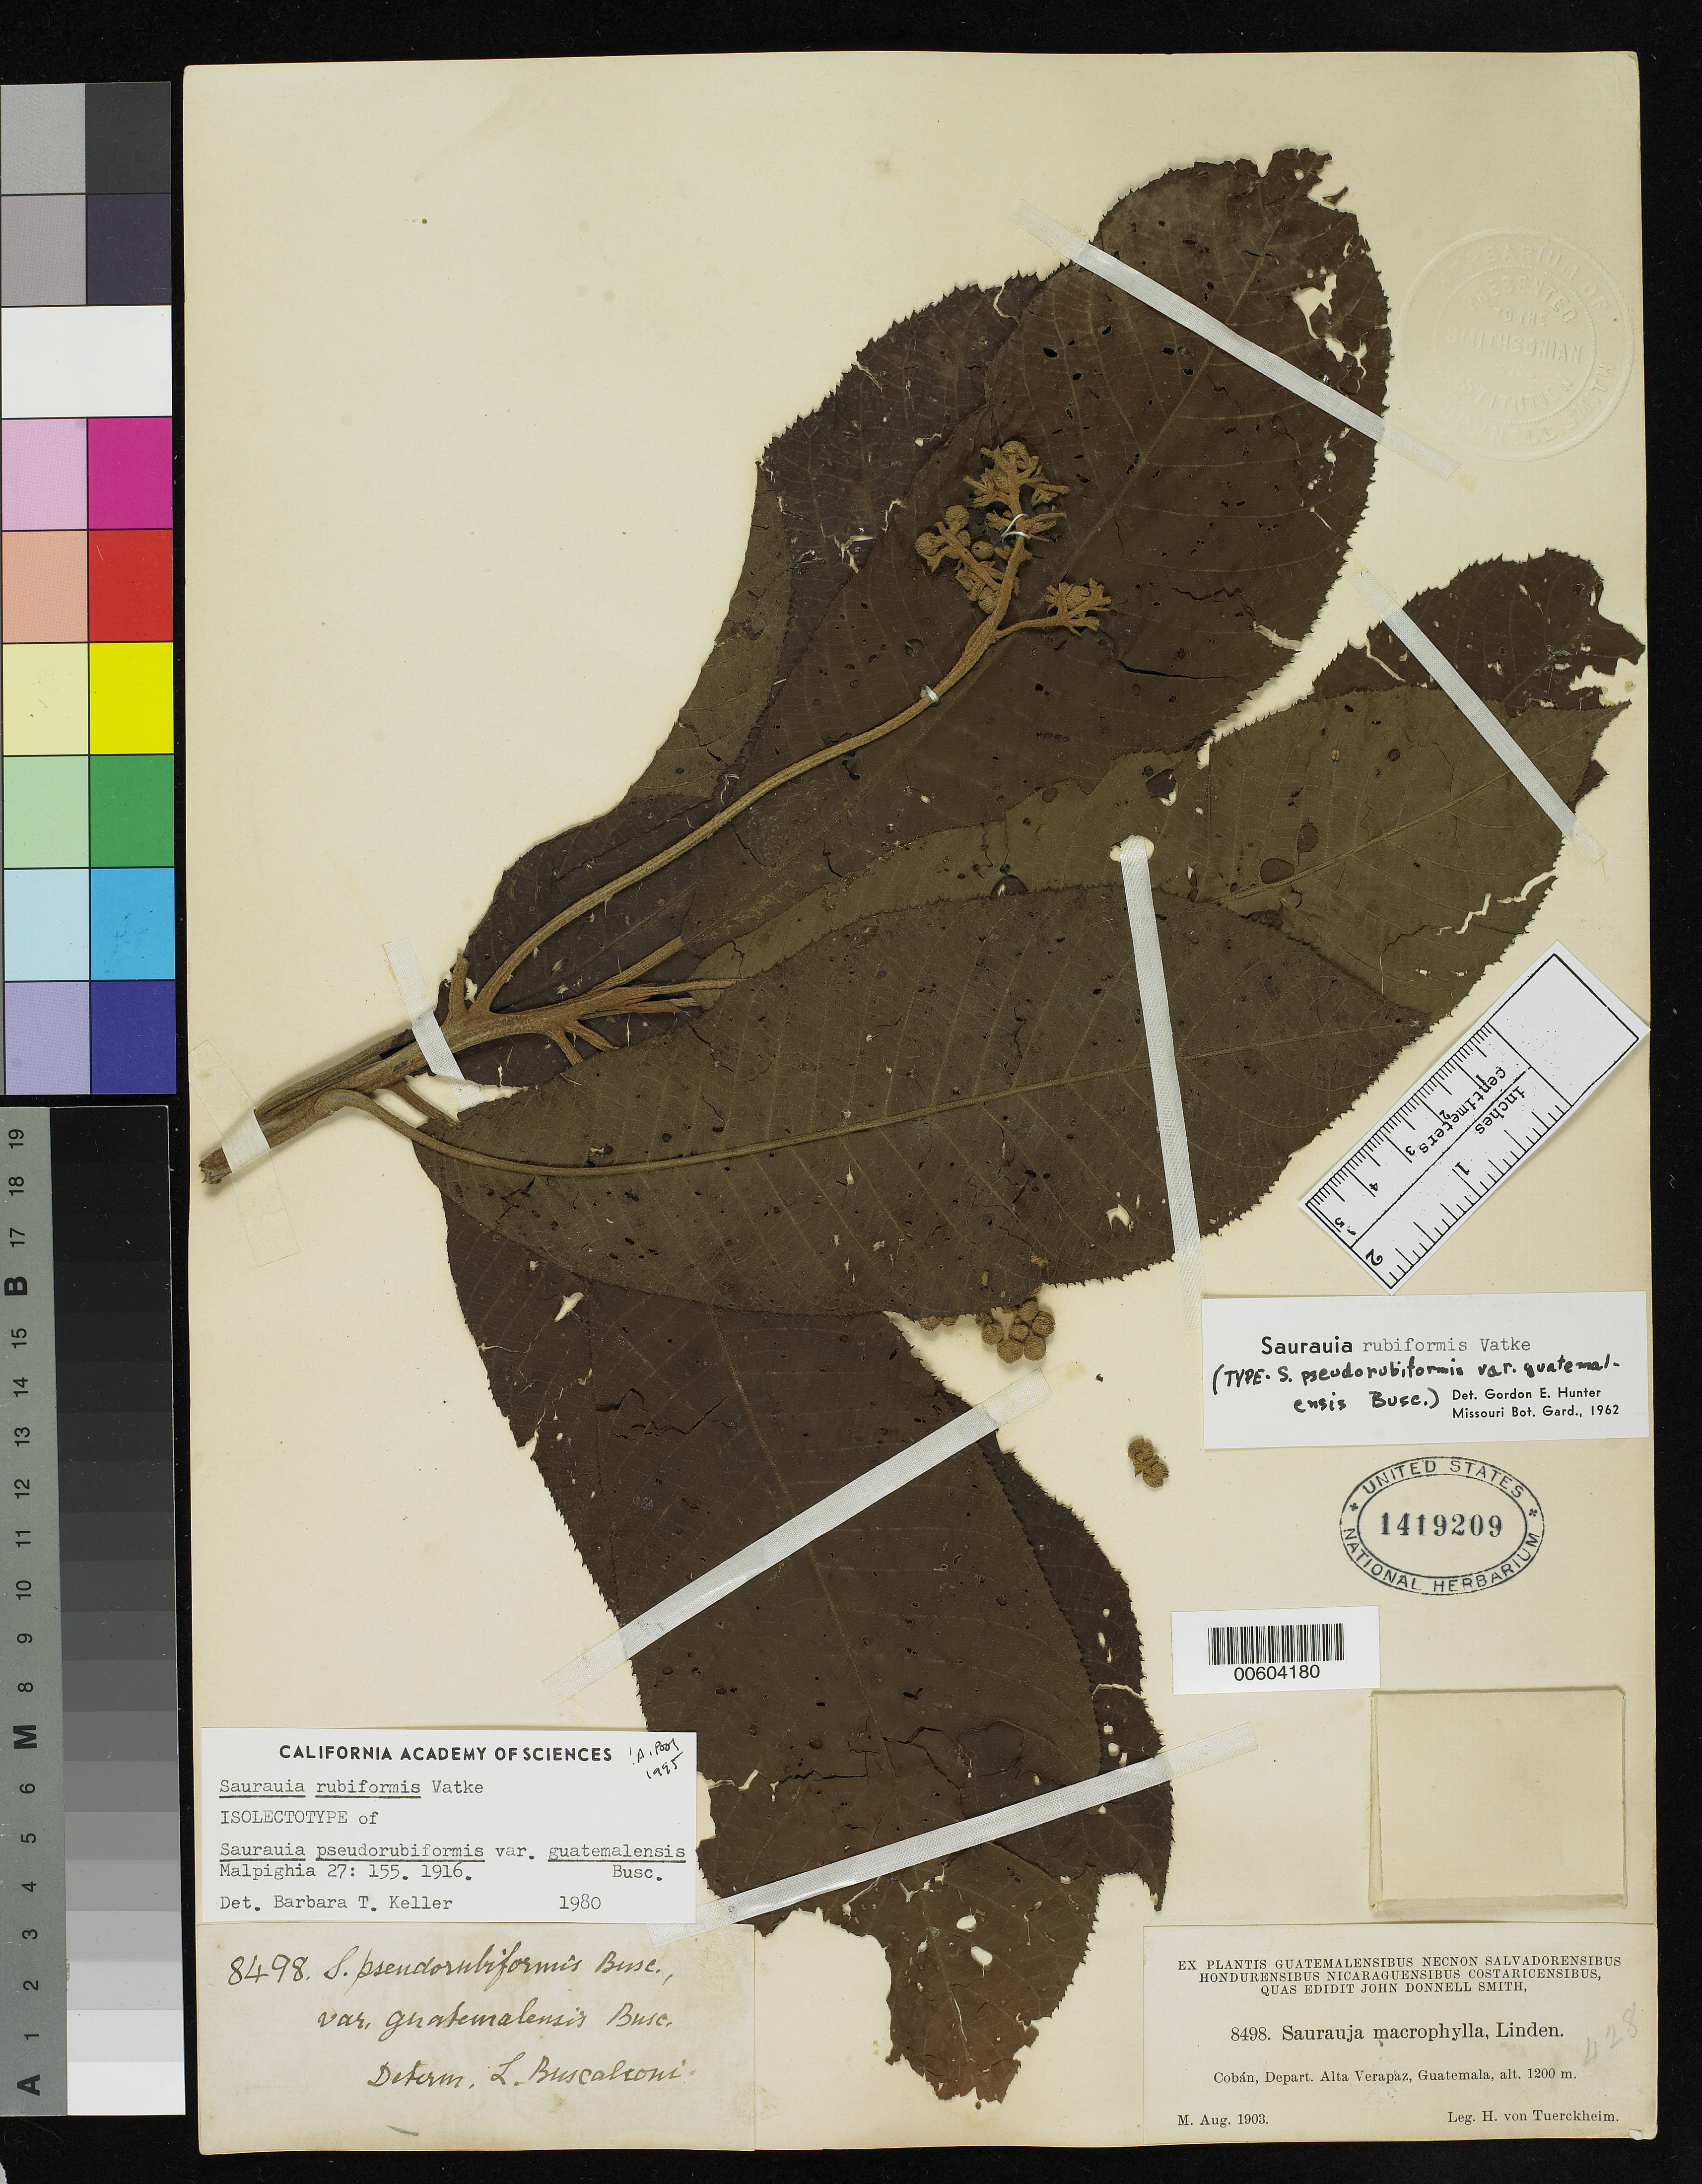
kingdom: Plantae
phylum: Tracheophyta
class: Magnoliopsida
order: Ericales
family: Actinidiaceae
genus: Saurauia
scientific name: Saurauia pseudorubiformis var. guatemalensis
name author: Buscal.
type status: Isotype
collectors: H. von Türckheim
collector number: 8498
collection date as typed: Aug 1903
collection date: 1903-08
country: Guatemala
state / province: Alta Verapaz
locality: Cobán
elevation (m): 1200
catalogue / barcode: US 1419209